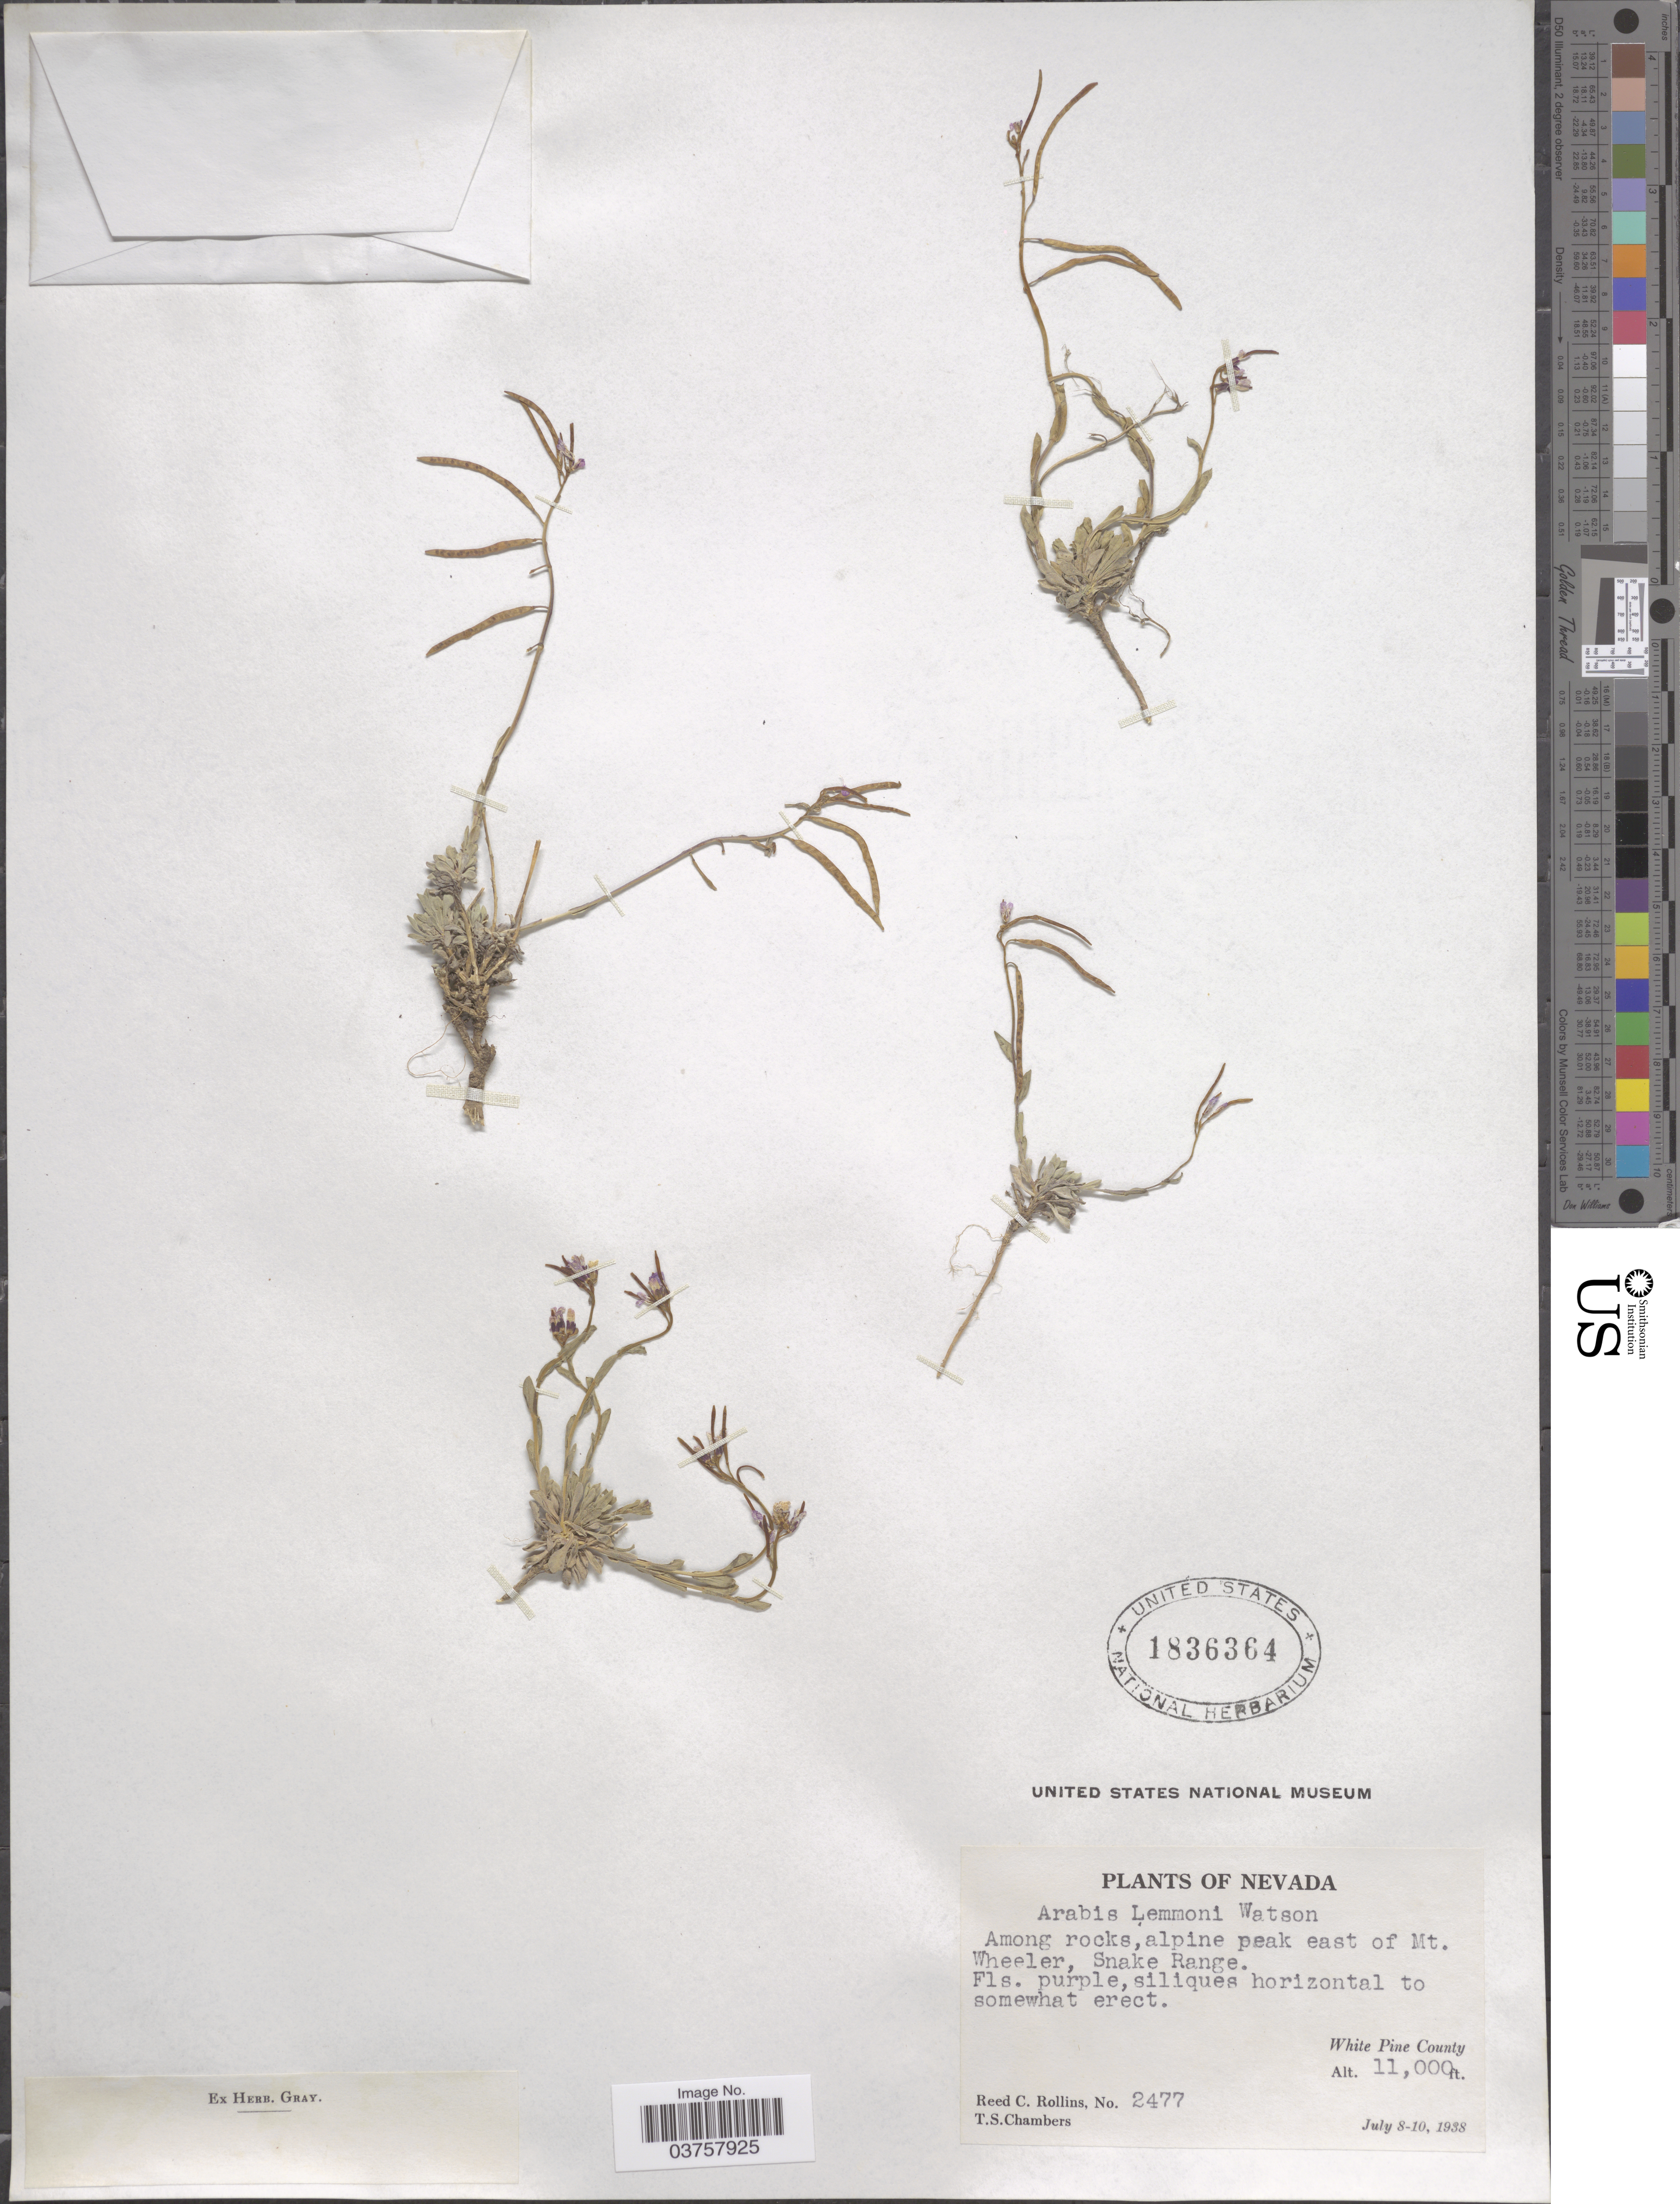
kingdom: Plantae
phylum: Tracheophyta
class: Magnoliopsida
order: Brassicales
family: Brassicaceae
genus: Arabis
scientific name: Arabis lemmonii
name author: S. Watson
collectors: R. C. Rollins & T. Chambers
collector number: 2477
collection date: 1938-07-08/1938-07-10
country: United States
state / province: Nevada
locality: Among rocks, alpine peak east of Mt. Wheeler, Snake Range. White Pine County.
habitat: among rocks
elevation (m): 3353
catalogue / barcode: US 1836364